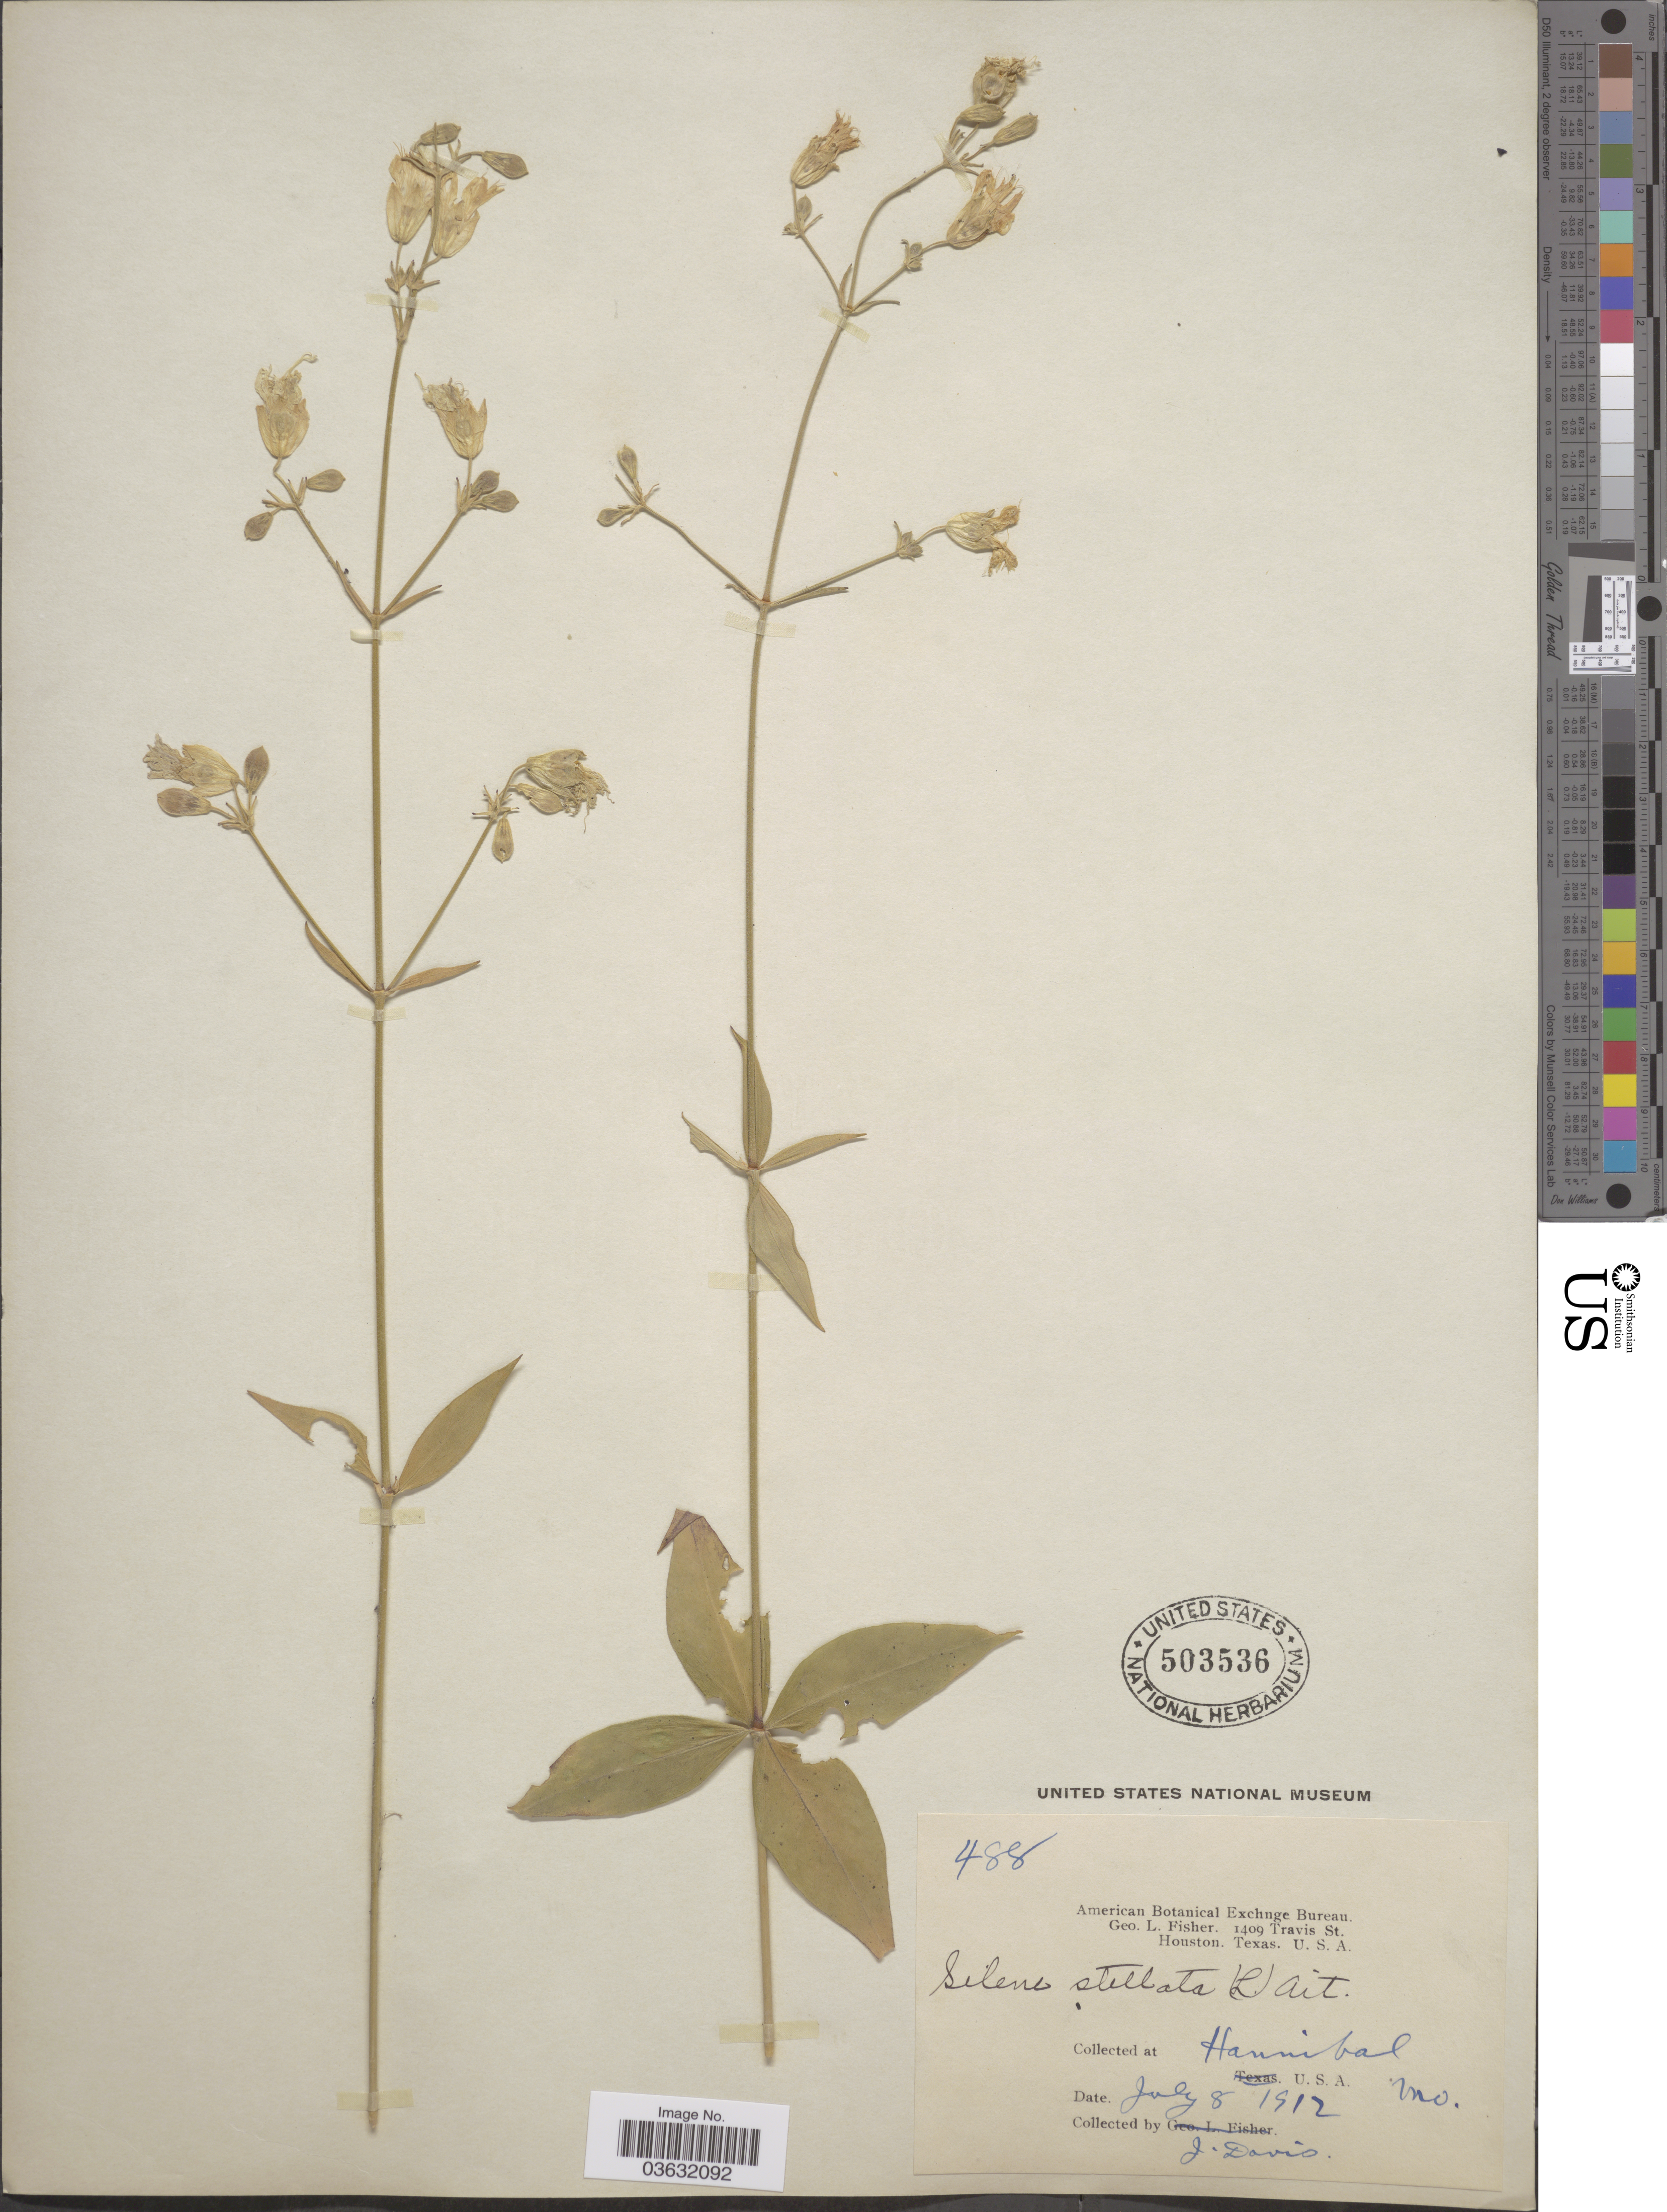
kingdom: Plantae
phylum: Tracheophyta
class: Magnoliopsida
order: Caryophyllales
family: Caryophyllaceae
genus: Silene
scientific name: Silene stellata var. stellata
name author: (L.) Coyte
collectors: J. Davis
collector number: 488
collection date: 1912-07-08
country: United States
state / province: Missouri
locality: Hannibal.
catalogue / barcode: US 503536